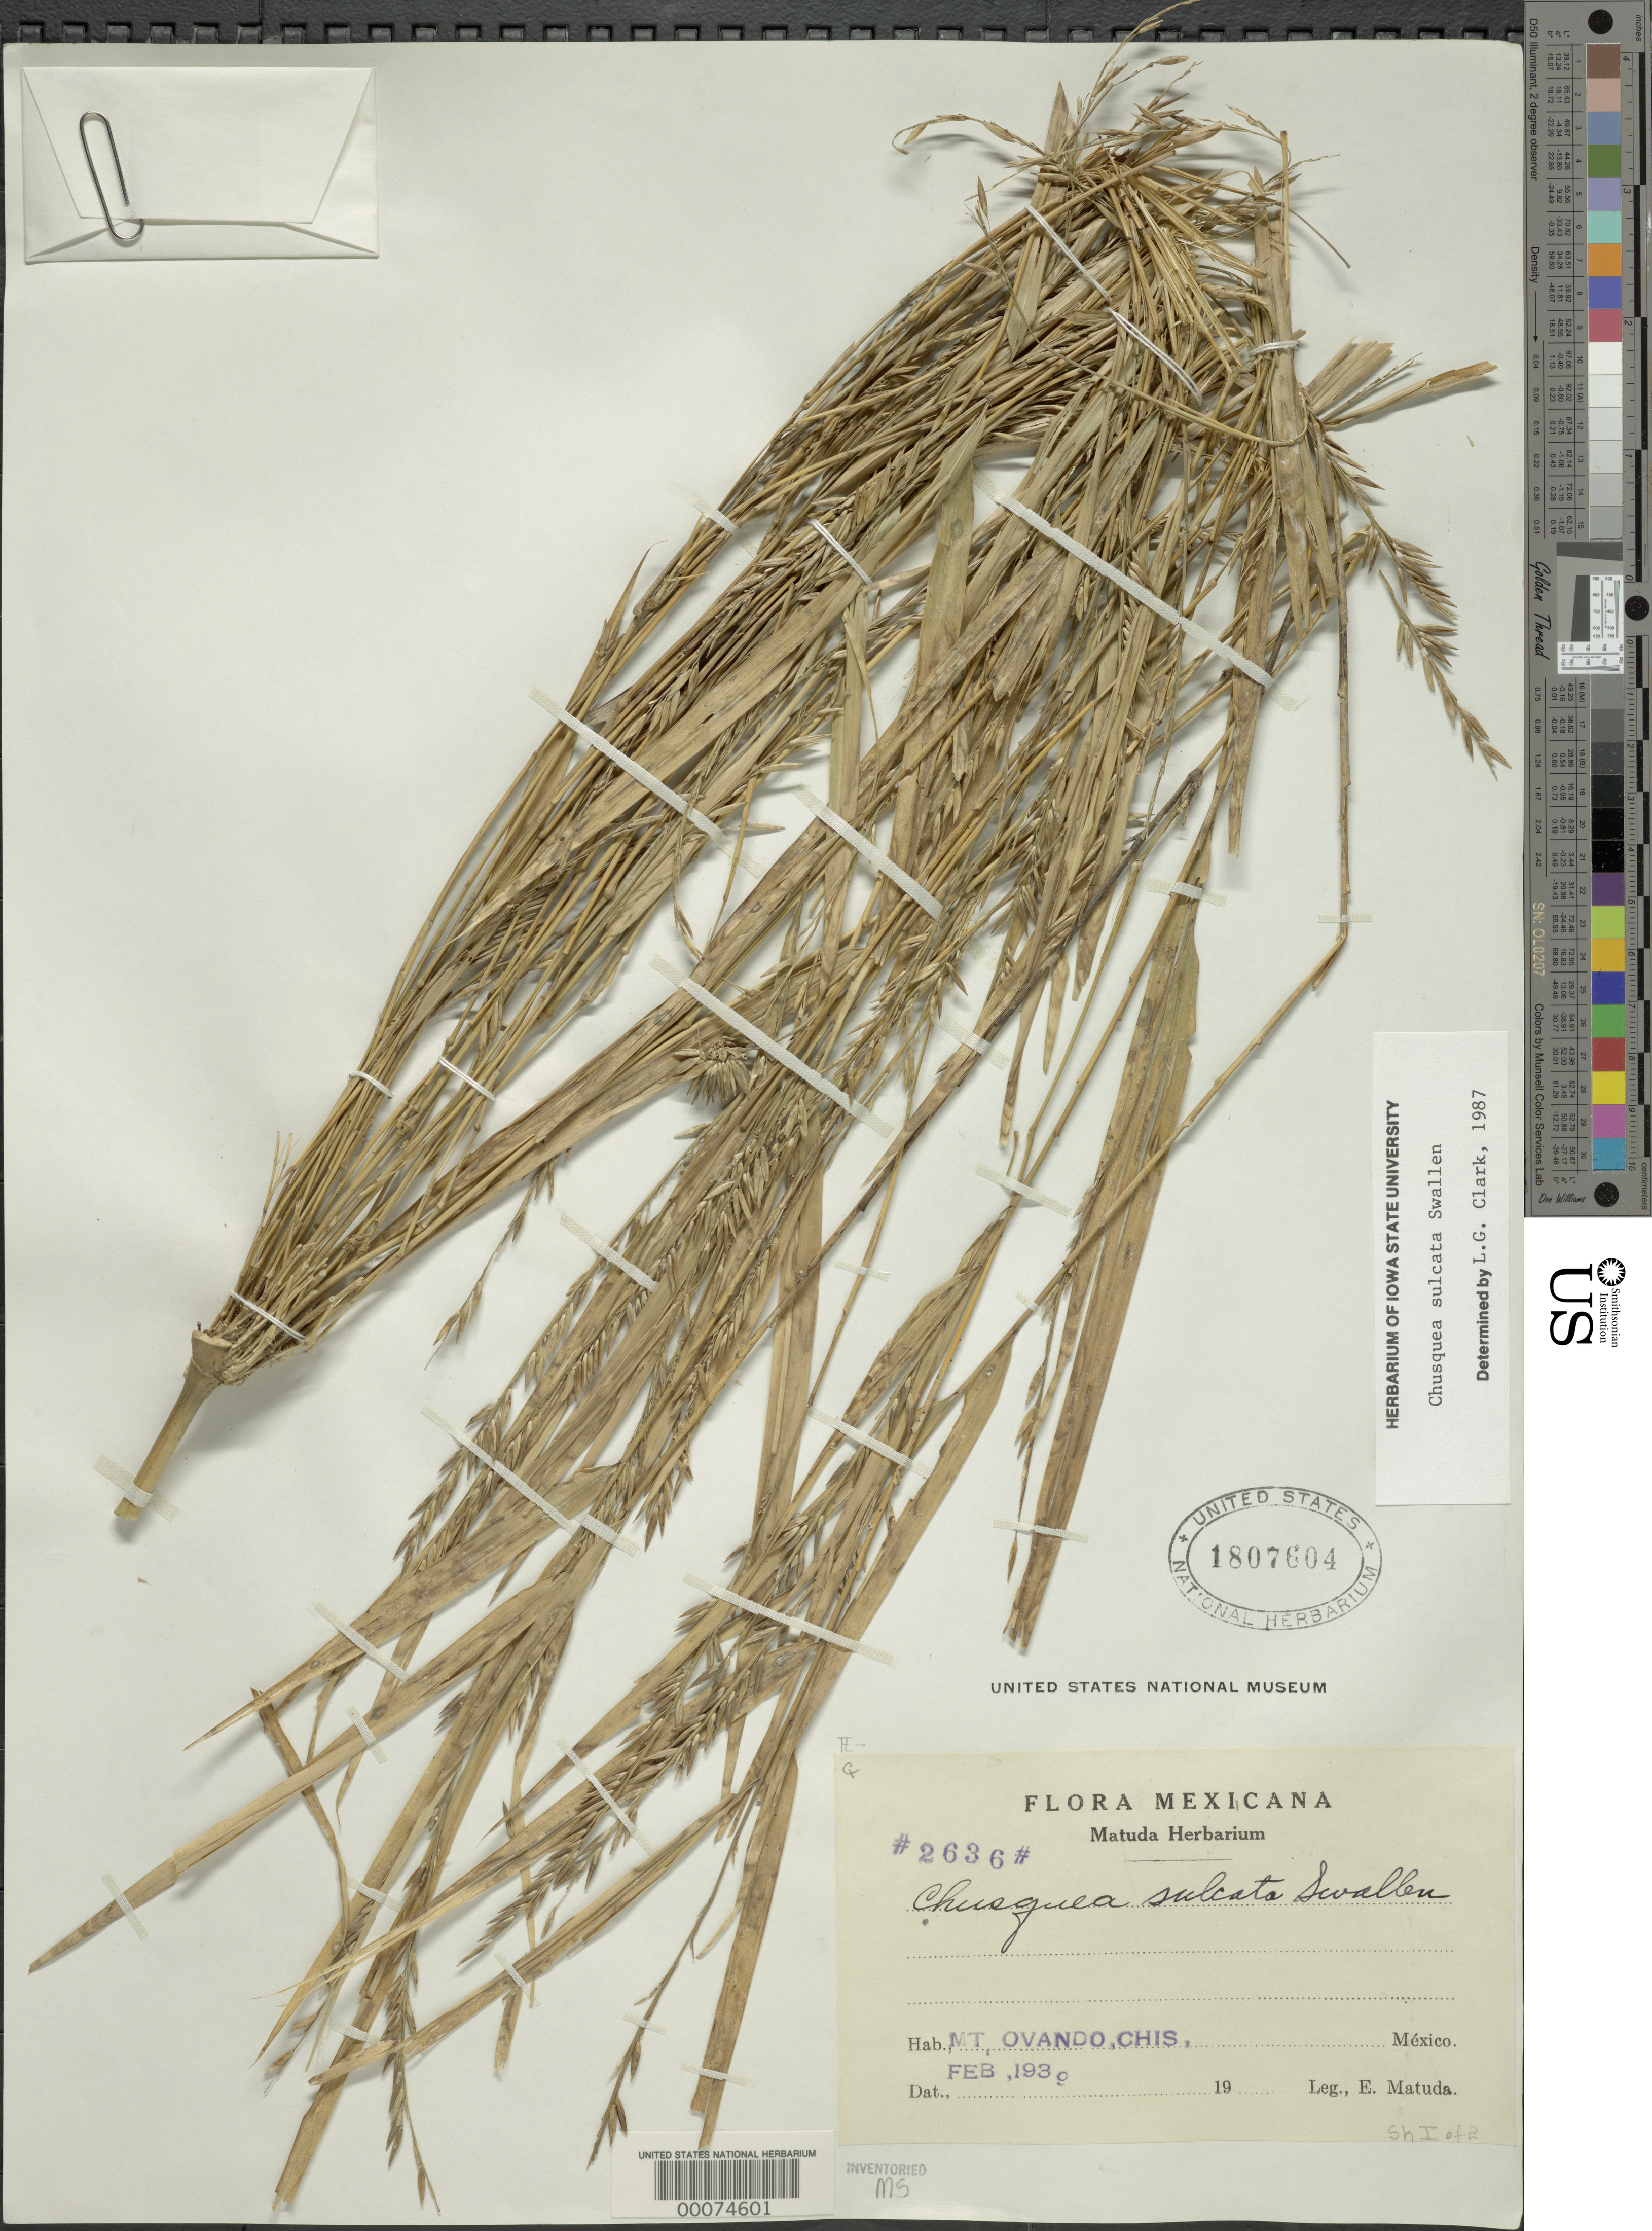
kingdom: Plantae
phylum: Tracheophyta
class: Liliopsida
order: Poales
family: Poaceae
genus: Chusquea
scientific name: Chusquea sulcata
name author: Swallen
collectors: E. Matuda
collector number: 2636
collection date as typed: Feb 1939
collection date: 1939-02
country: Mexico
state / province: Chiapas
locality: Mt. ovando, chis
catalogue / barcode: US 1807604